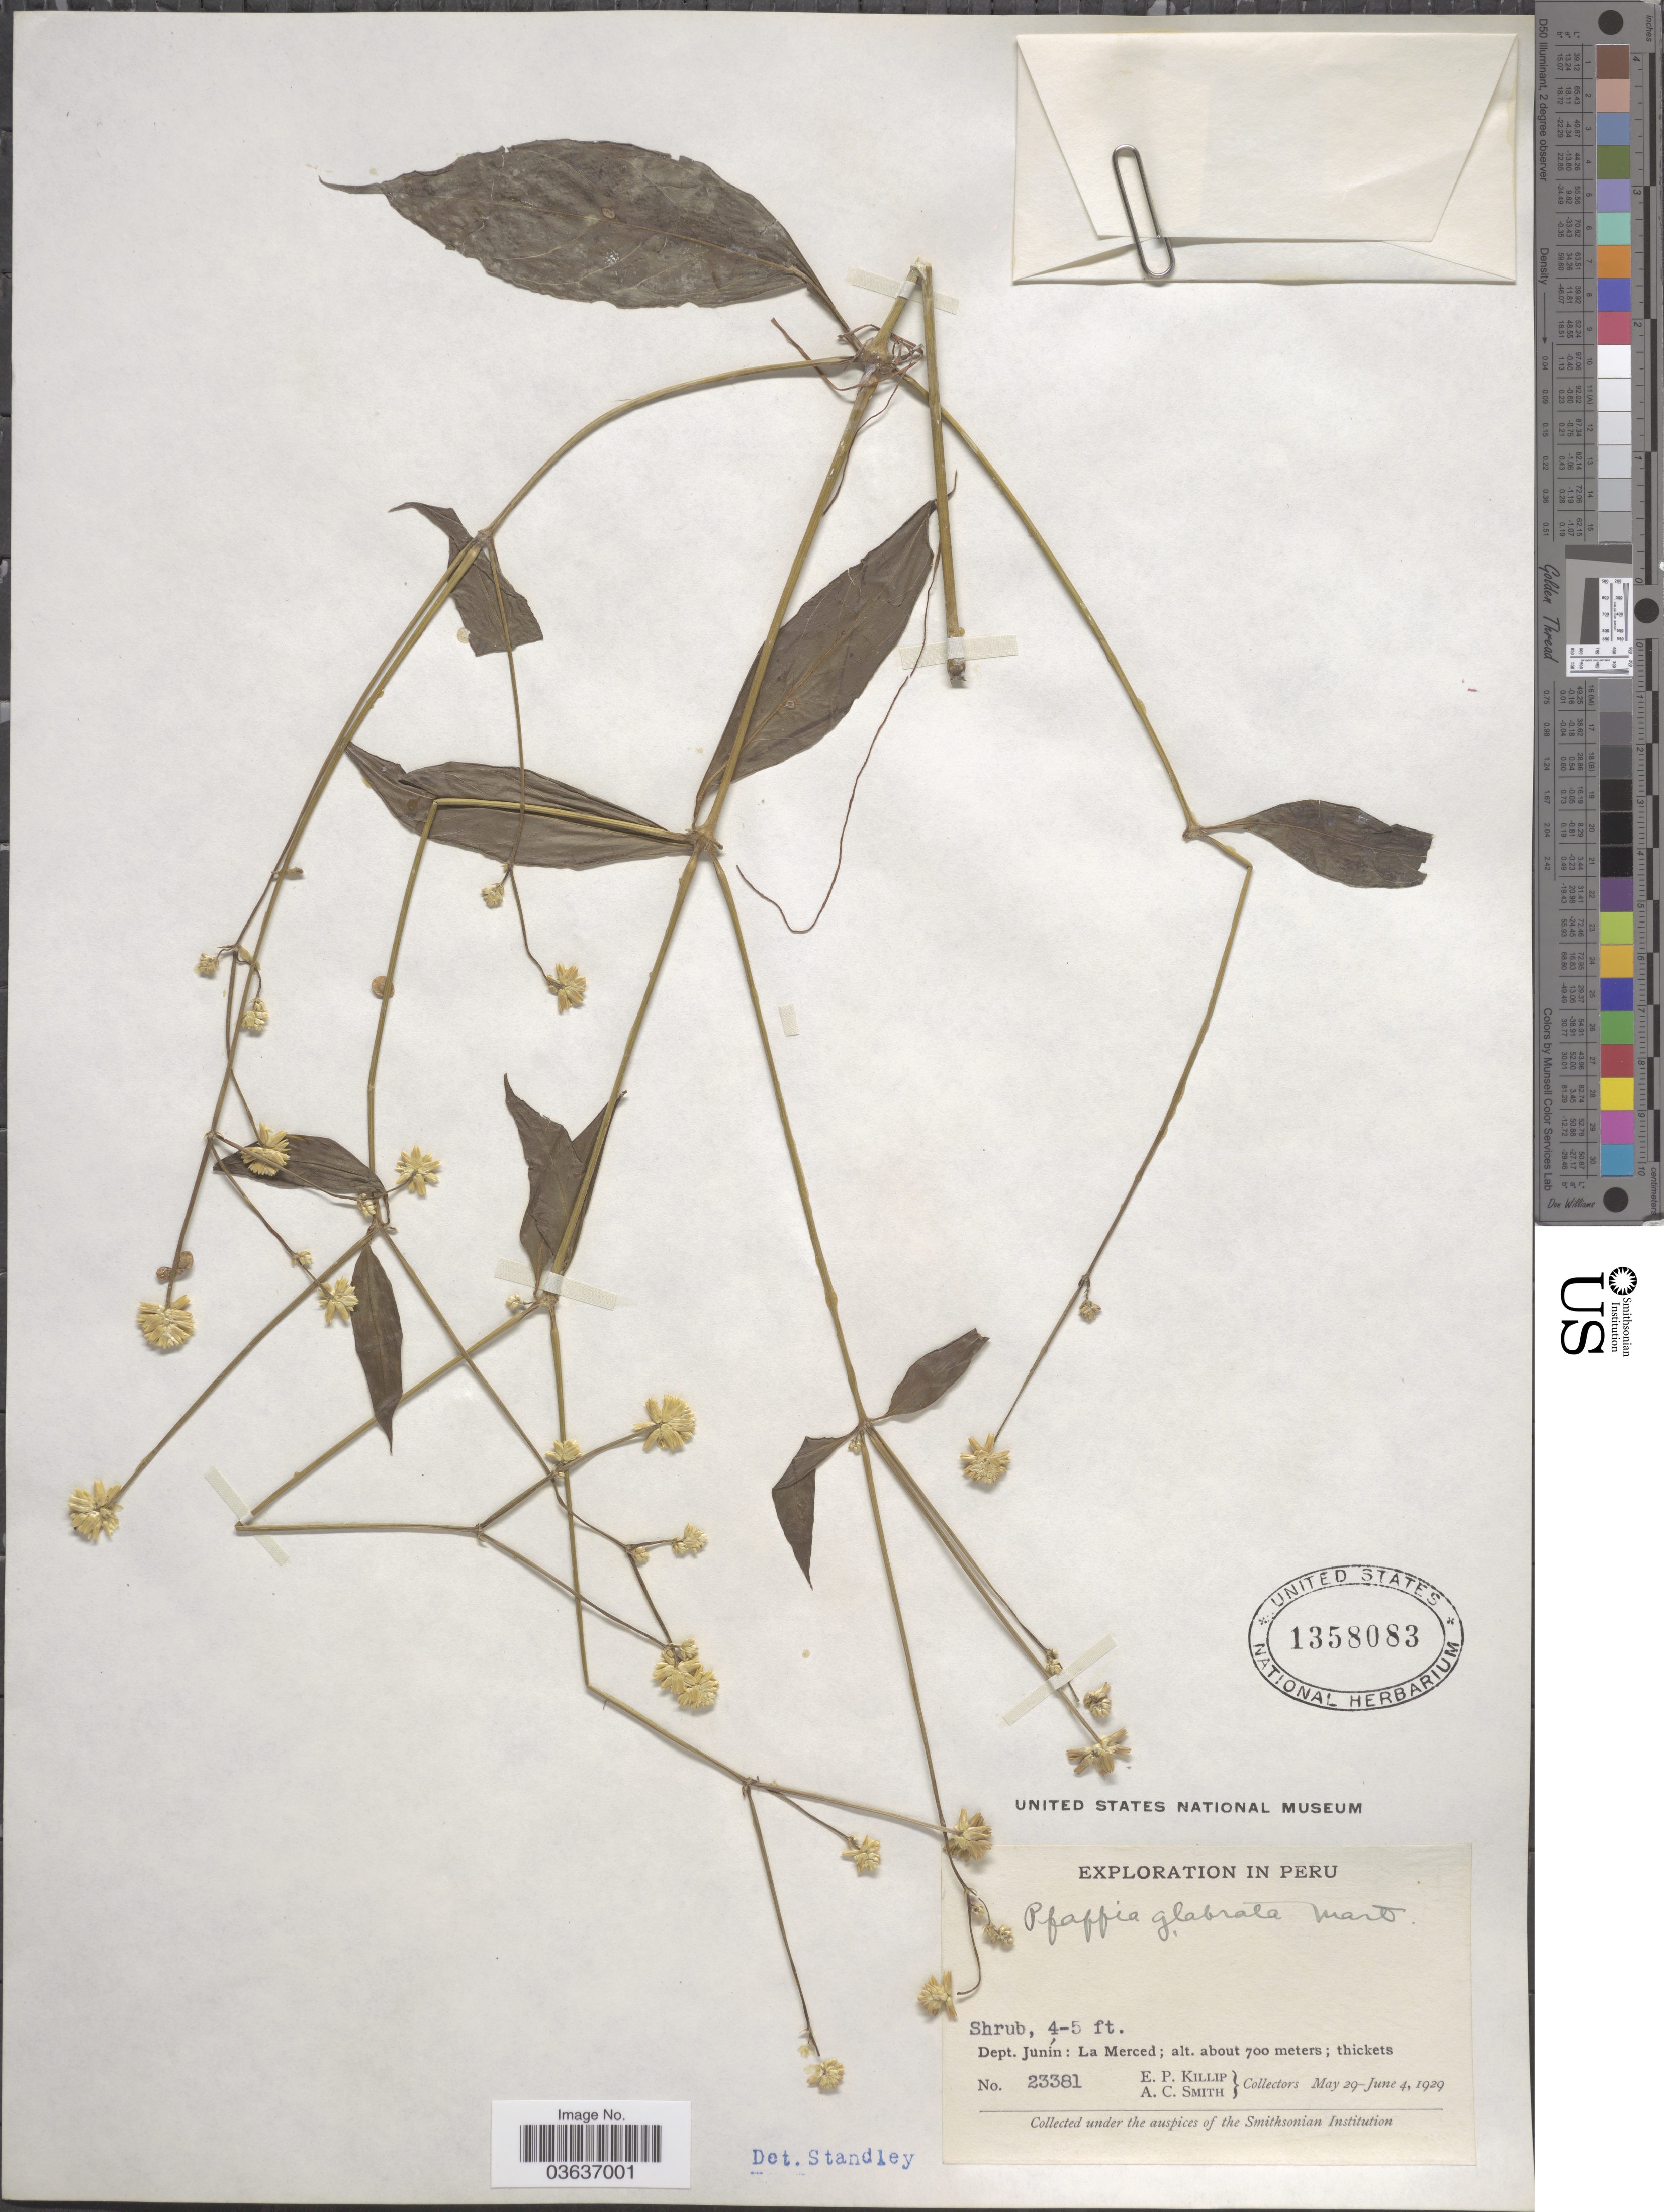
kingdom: Plantae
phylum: Tracheophyta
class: Magnoliopsida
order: Caryophyllales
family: Amaranthaceae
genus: Alternanthera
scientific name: Alternanthera sp.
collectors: E. P. Killip & A. C. Smith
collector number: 23381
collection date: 1929-05-29/1929-06-04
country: Peru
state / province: Junín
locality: Dept. Junín: La Merced.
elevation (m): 700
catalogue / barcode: US 1358083